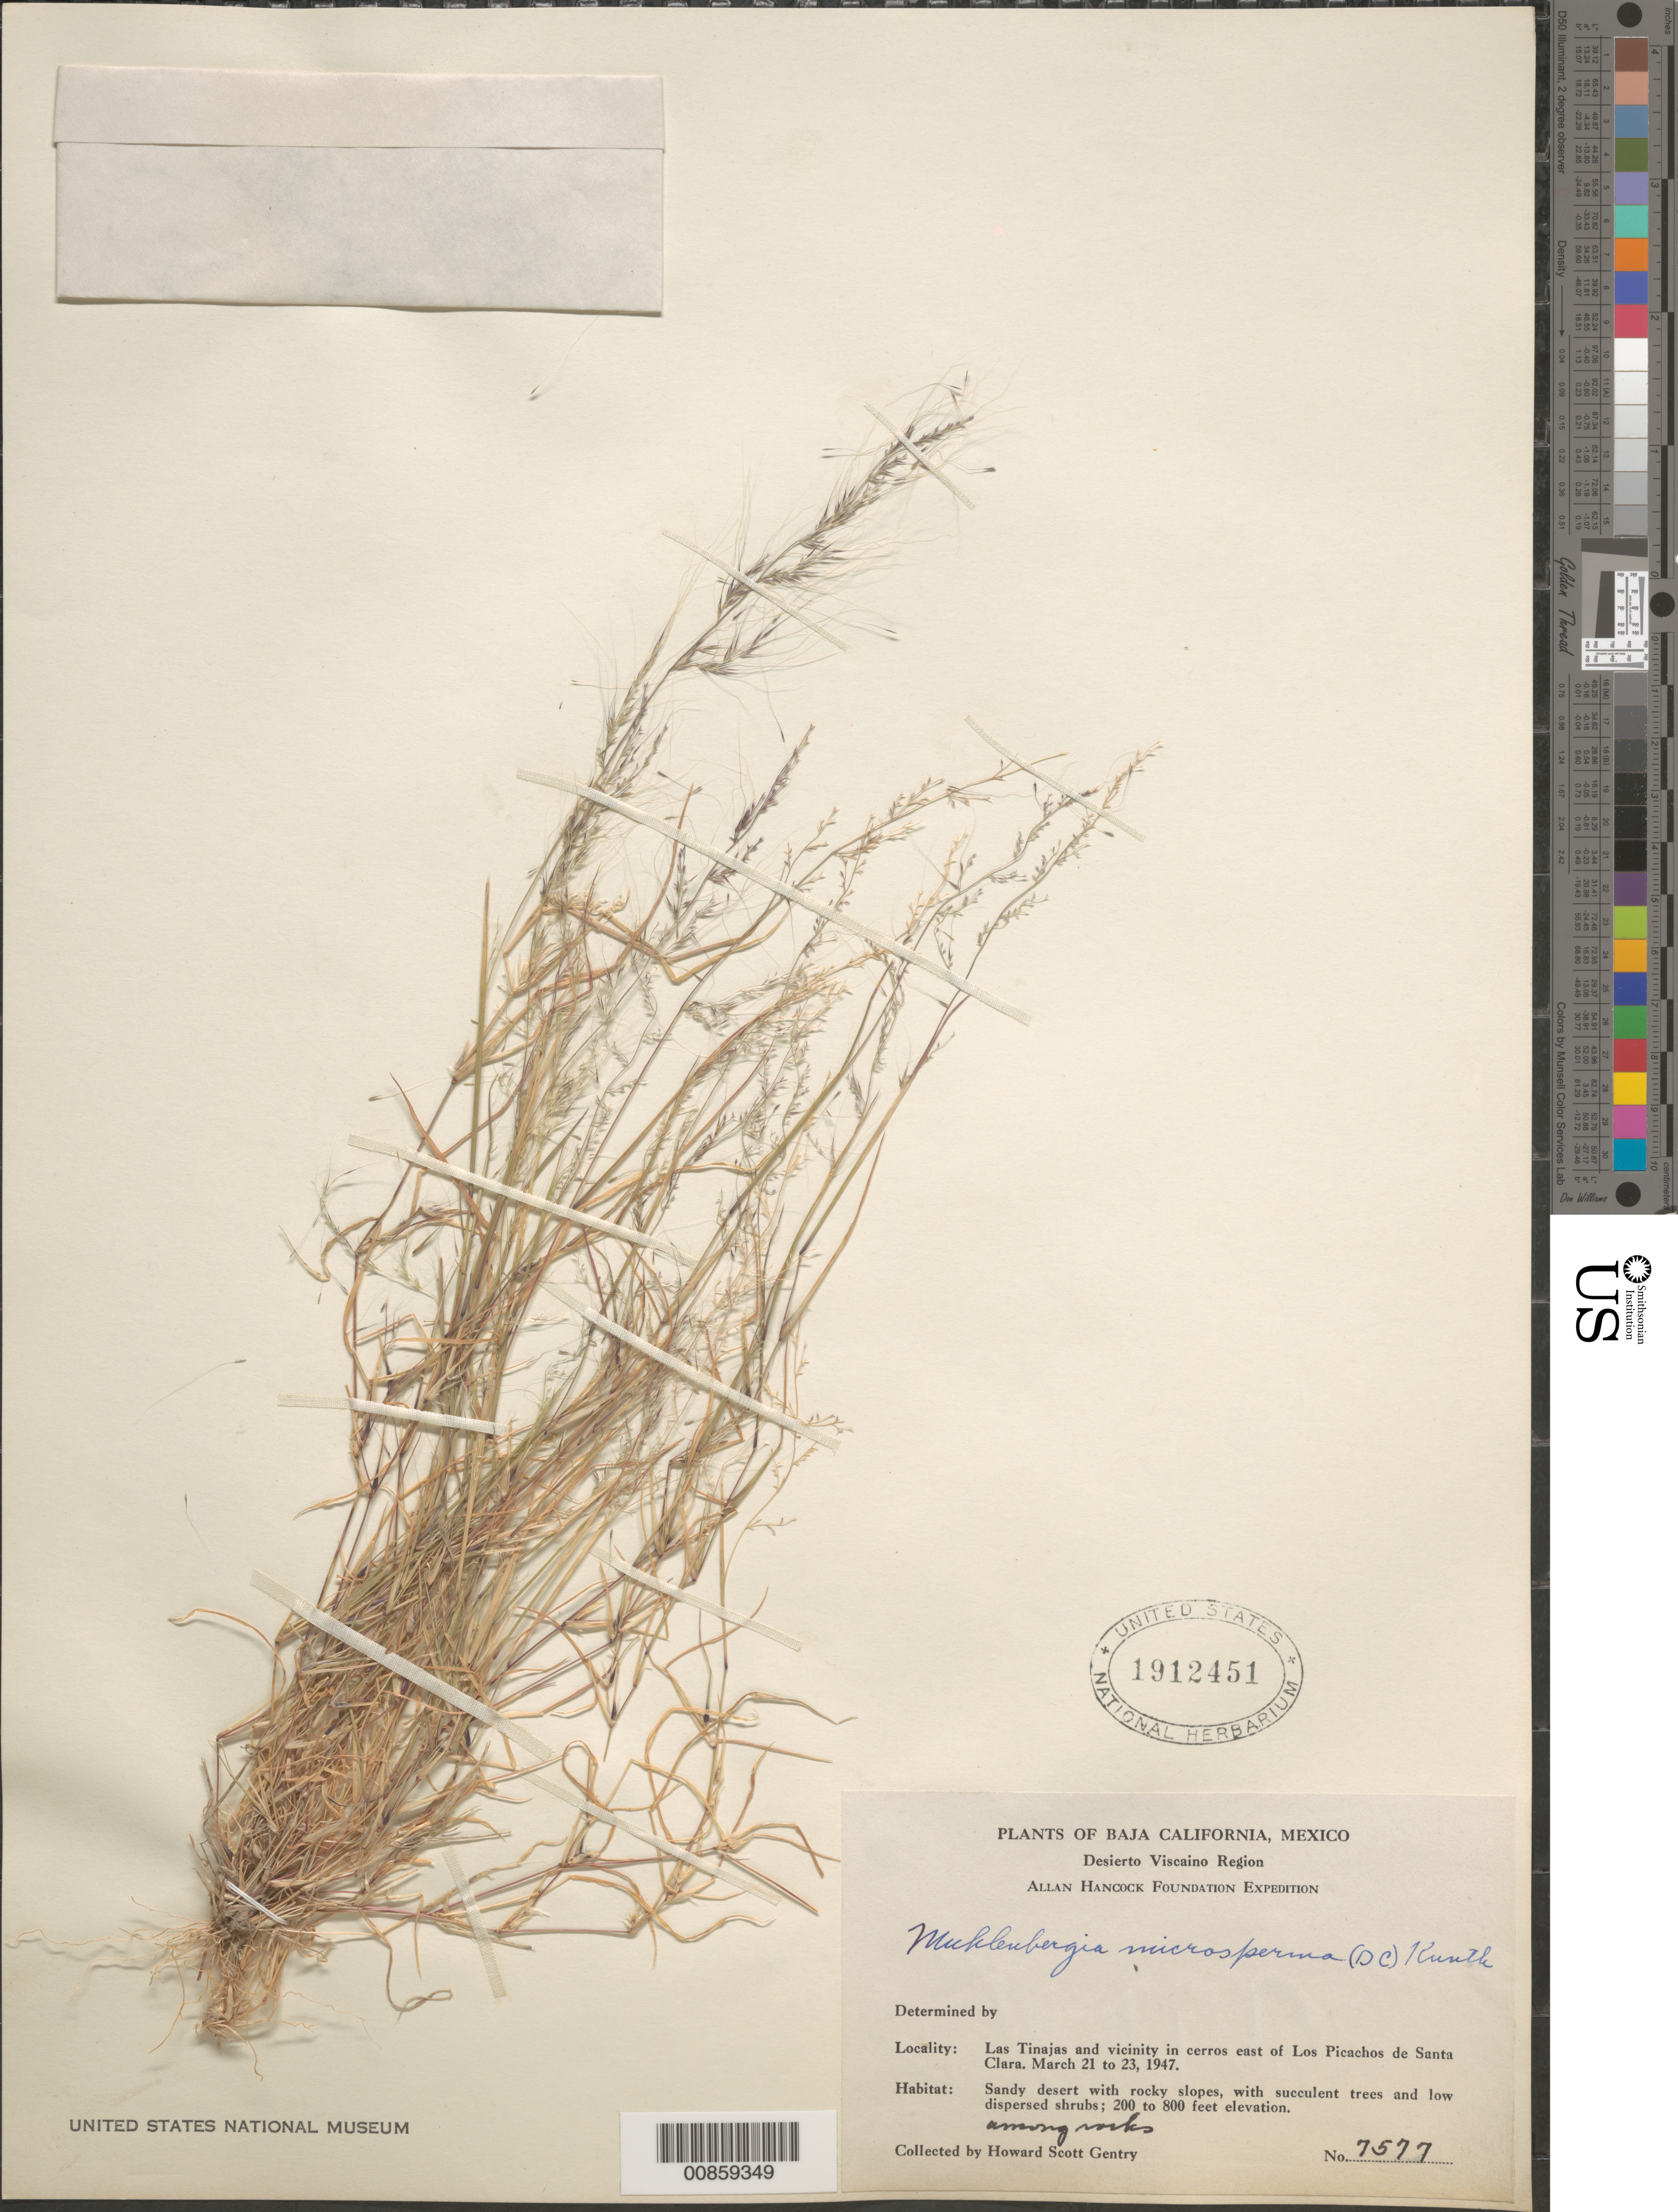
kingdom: Plantae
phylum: Tracheophyta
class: Liliopsida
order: Poales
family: Poaceae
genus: Muhlenbergia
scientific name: Muhlenbergia microsperma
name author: (DC.) Kunth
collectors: H. S. Gentry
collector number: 7577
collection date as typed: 22 Mar 1947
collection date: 1947-03-22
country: Mexico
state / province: Baja California Norte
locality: Las Tinajas and vicinity, in cerros E of Los Picachos de Sta Clara, Desierto Viscaino, B.C.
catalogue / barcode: US 1912451